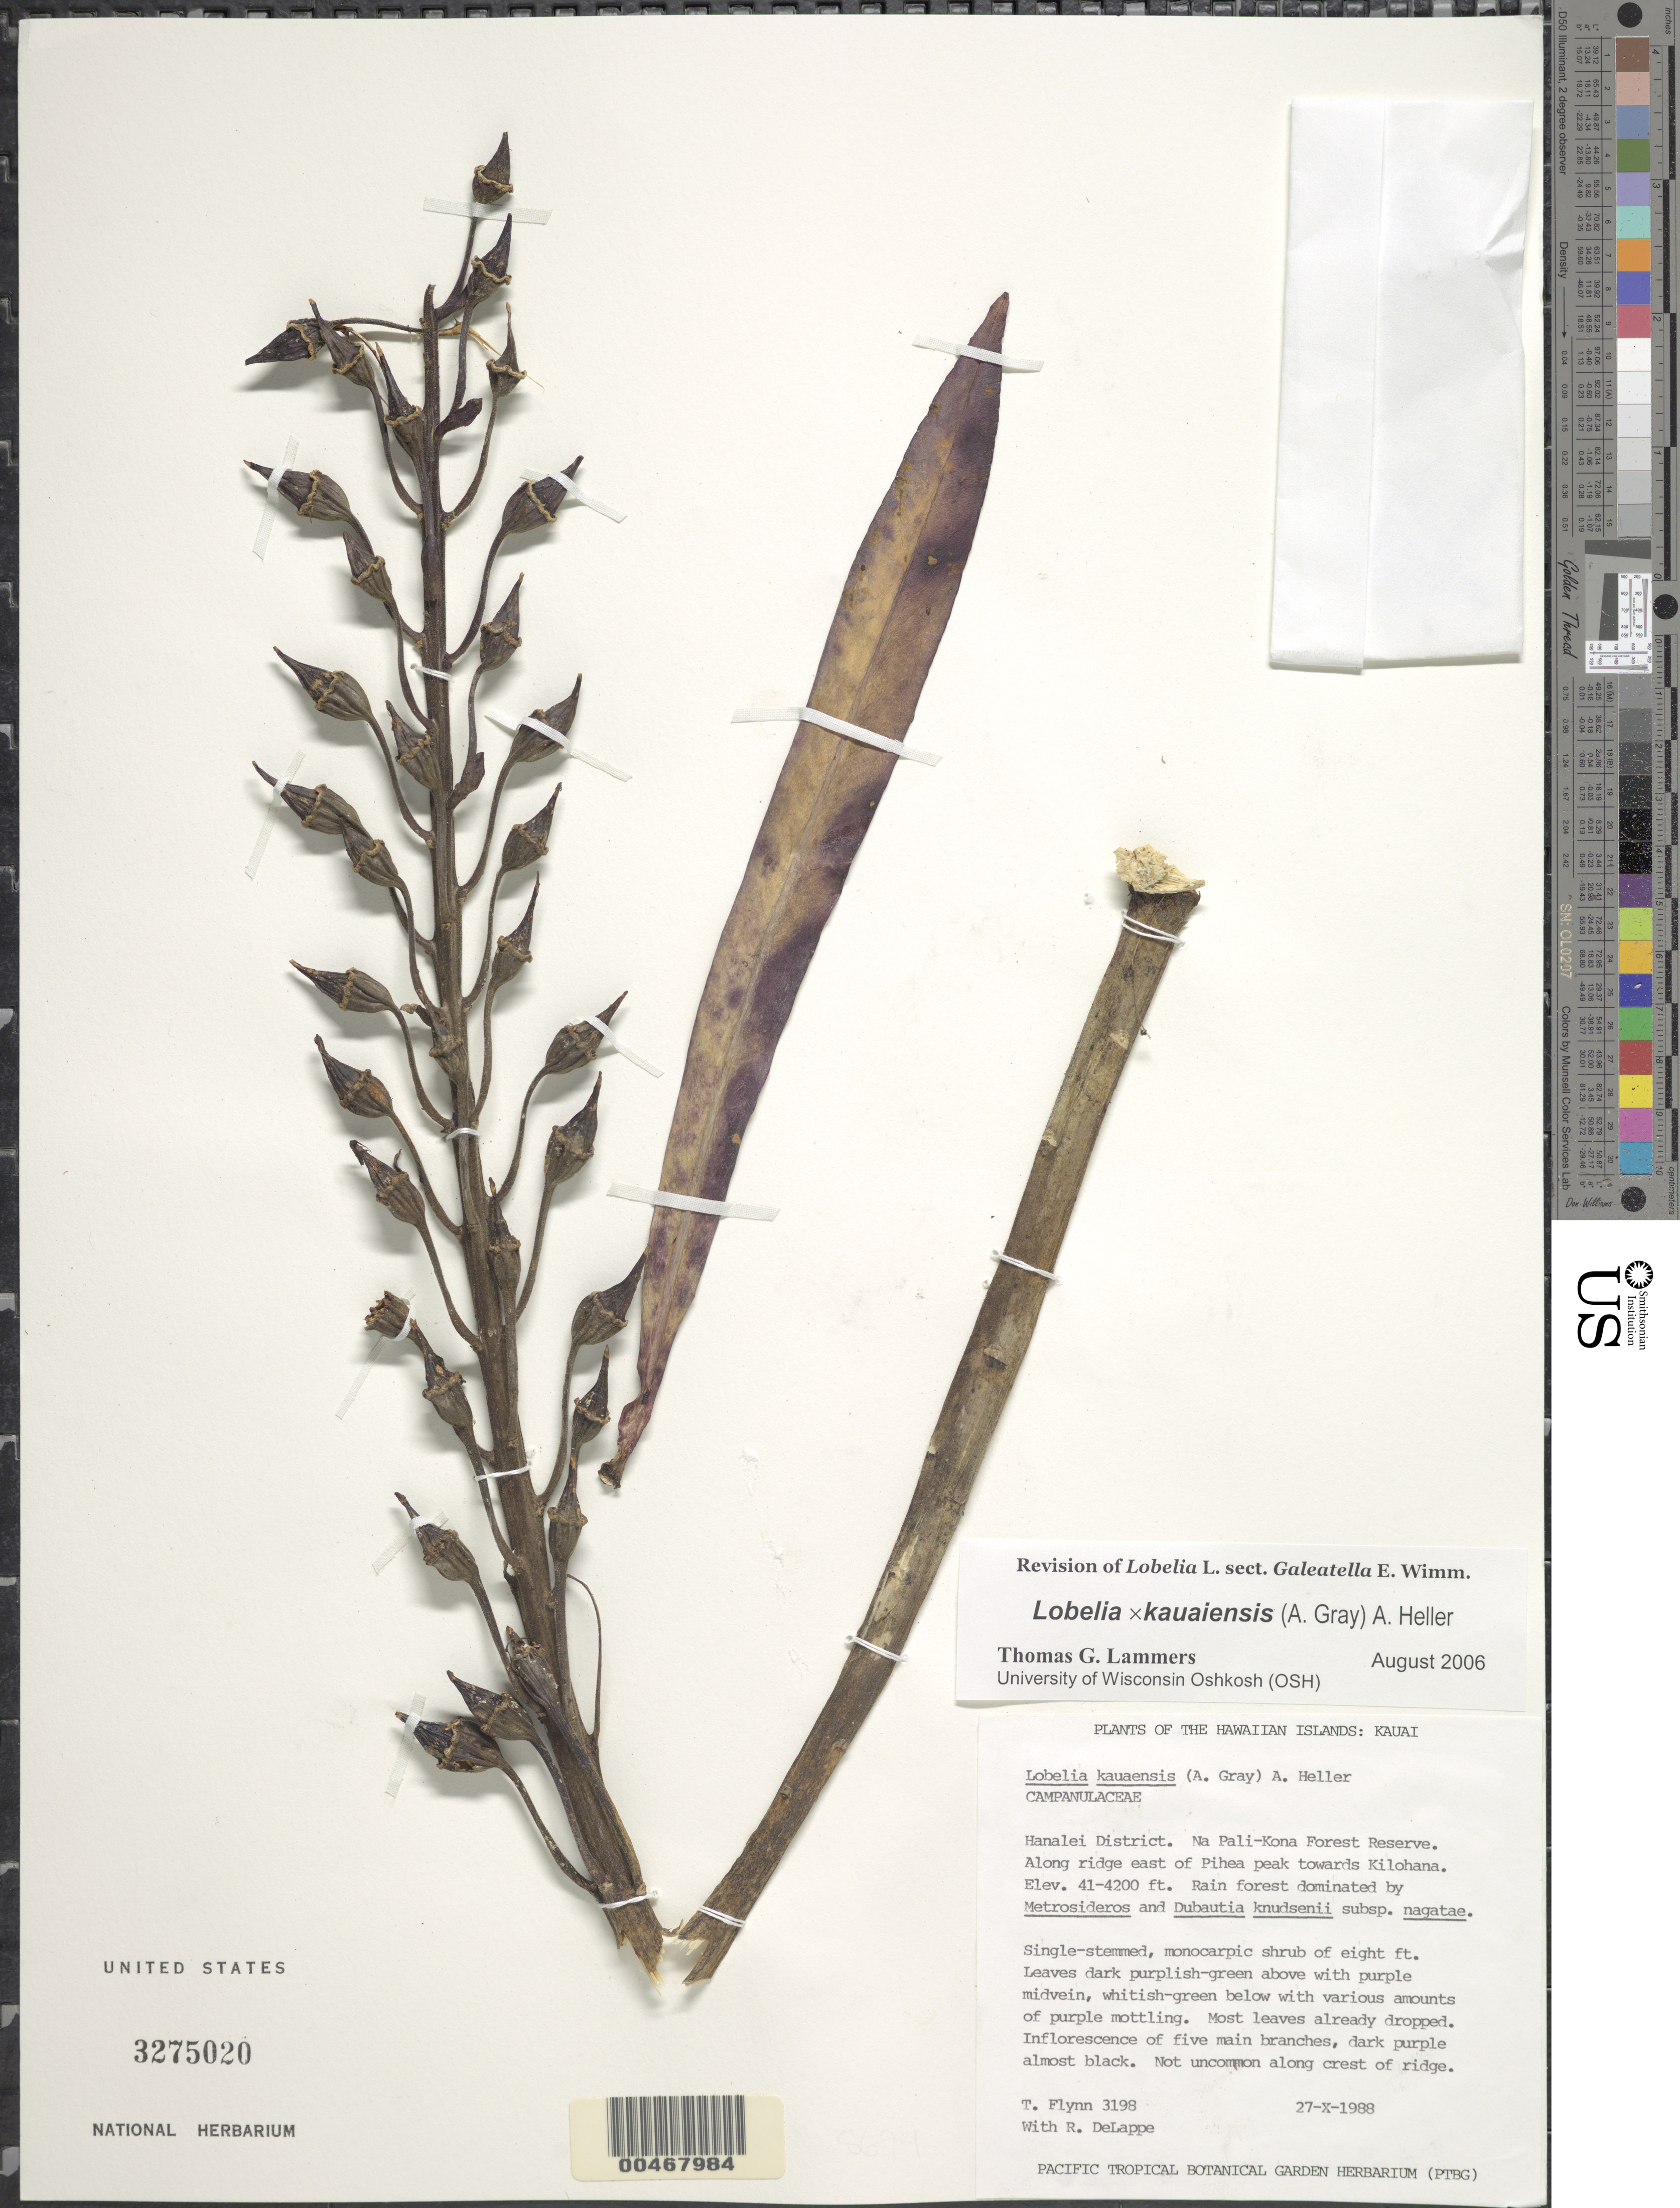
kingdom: Plantae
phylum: Tracheophyta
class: Magnoliopsida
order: Asterales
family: Campanulaceae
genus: Lobelia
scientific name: Lobelia x kauaensis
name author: (A. Gray) A. Heller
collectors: T. W. Flynn & R. DeLappe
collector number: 3198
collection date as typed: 27 Oct 1988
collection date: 1988-10-27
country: United States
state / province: Hawaii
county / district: Kauai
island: Kaua'i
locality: Hanalei Dist., Na Pali-Kona Forest Reserve, along ridge E of Pihea peak towards Kilohana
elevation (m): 1250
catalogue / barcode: US 3275020